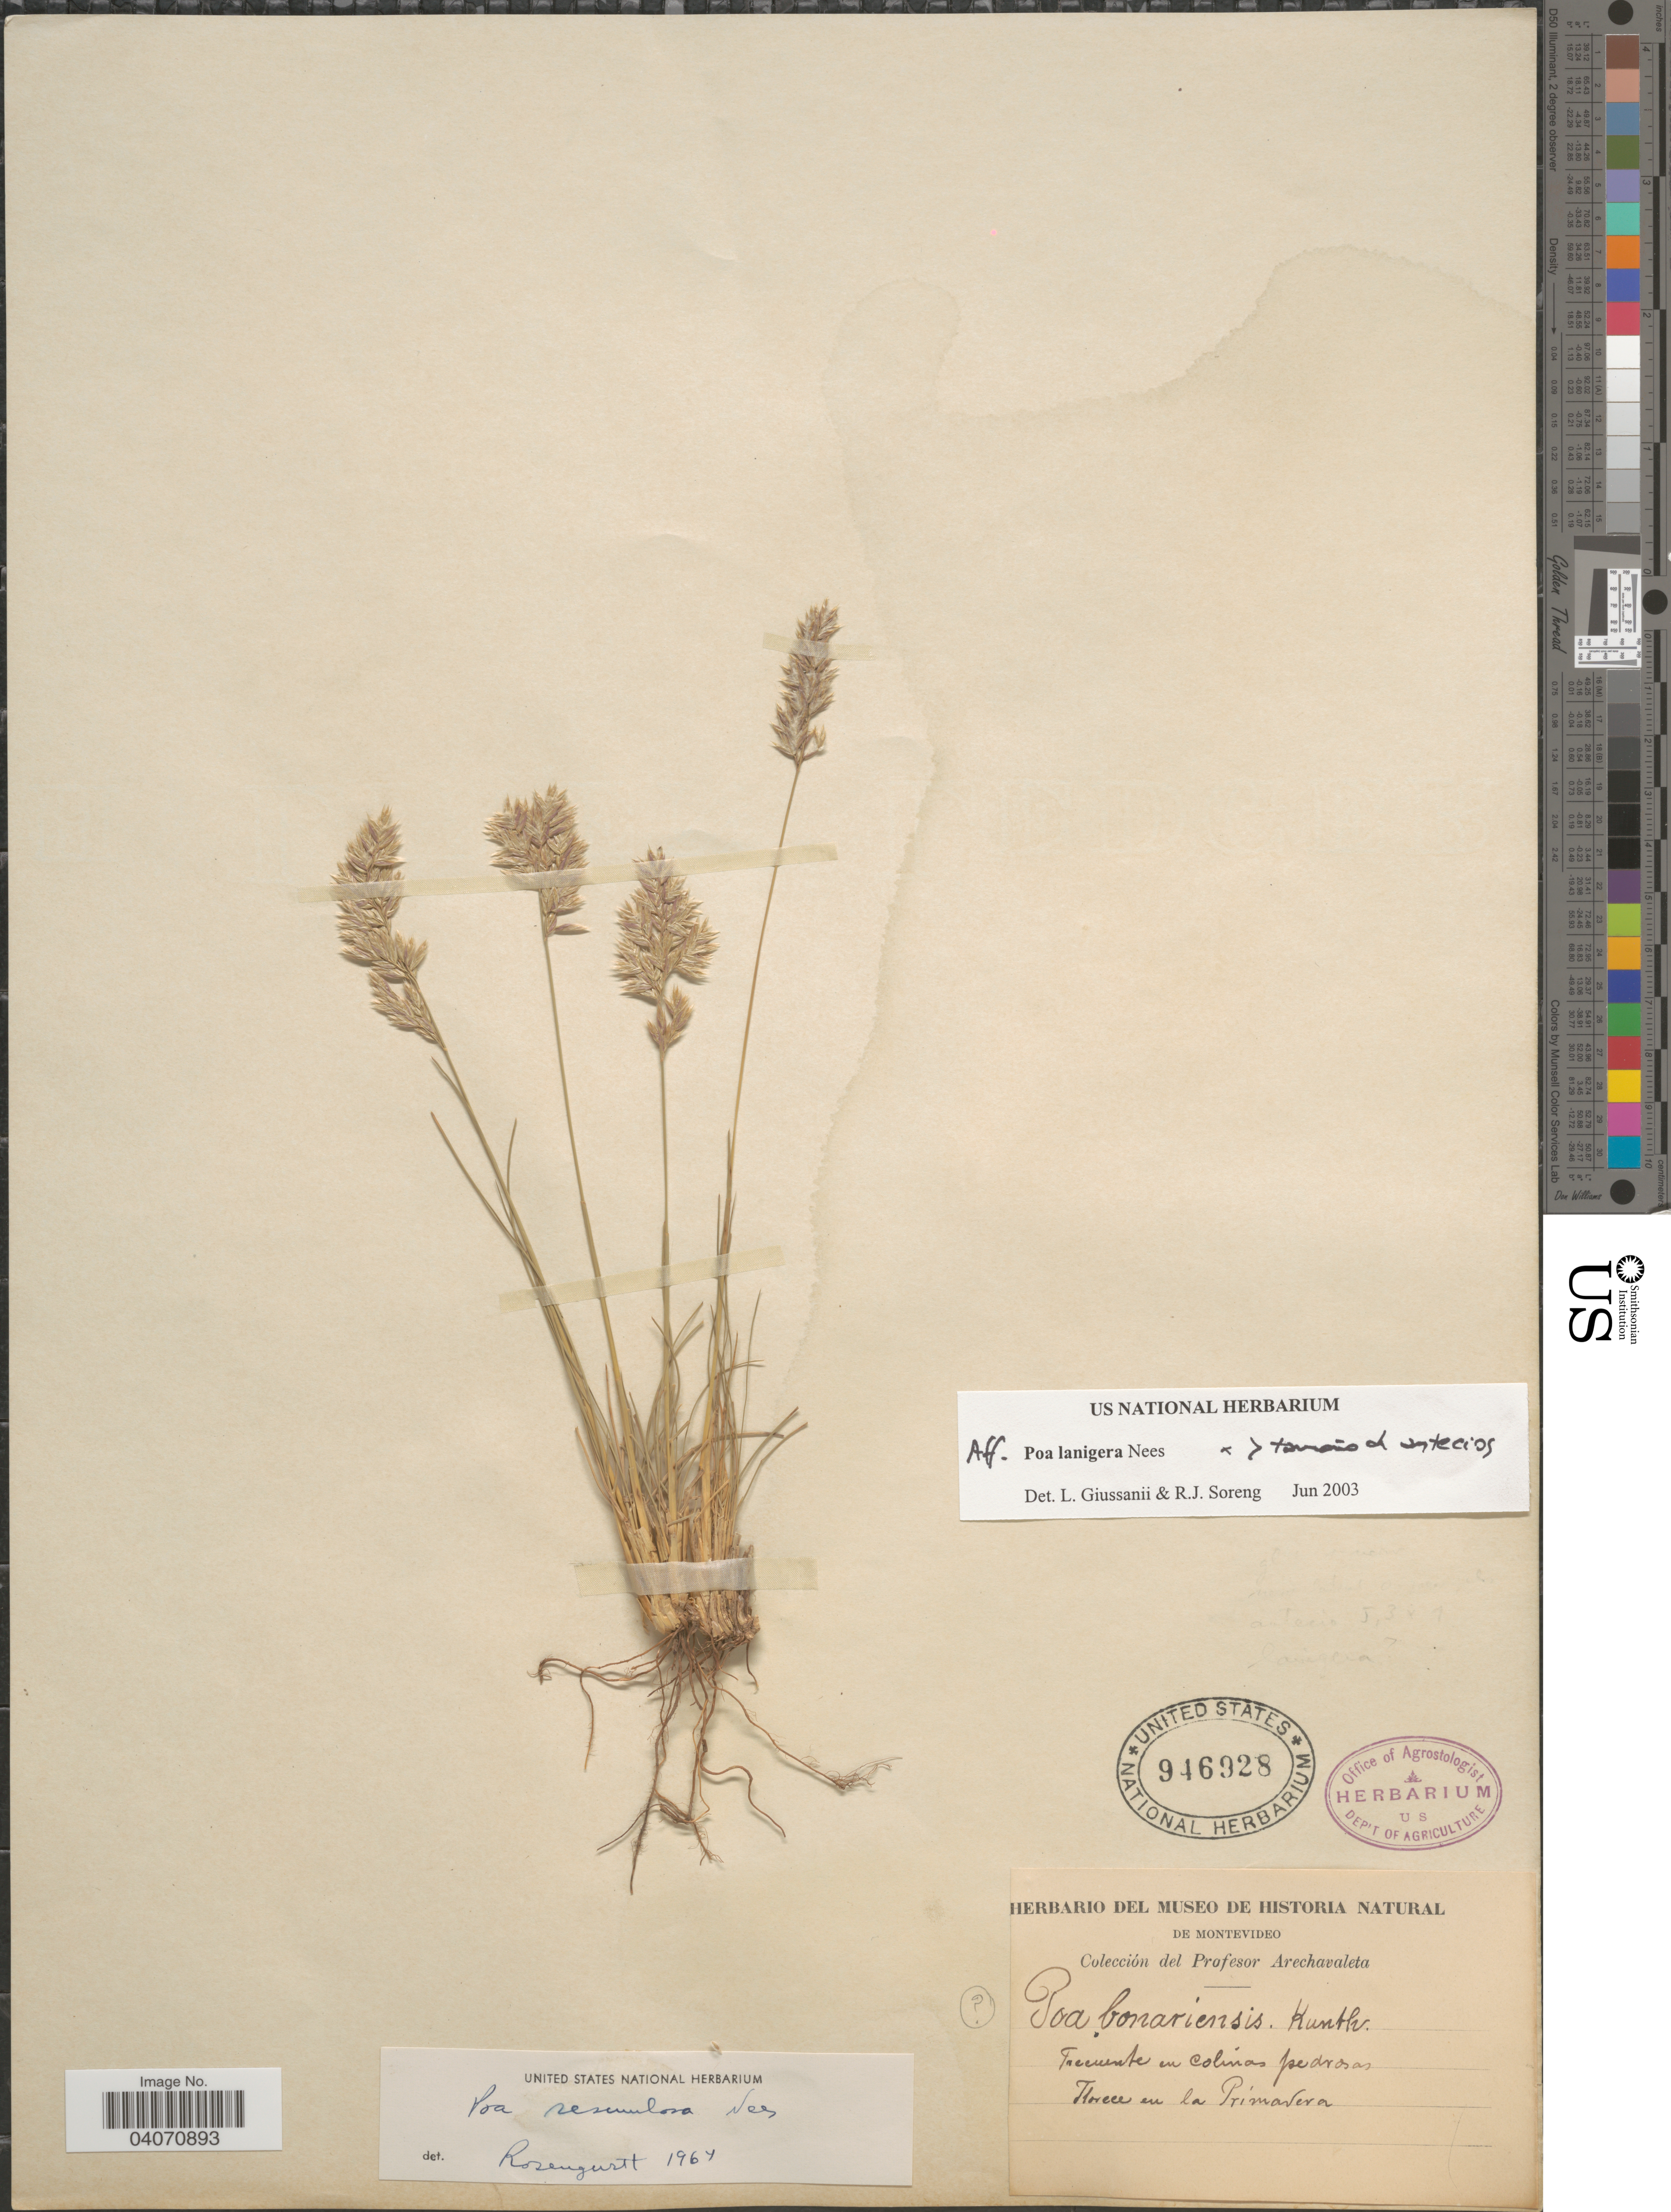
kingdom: Plantae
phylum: Tracheophyta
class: Liliopsida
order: Poales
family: Poaceae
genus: Poa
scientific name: Poa lanigera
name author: Nees in Mart.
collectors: Arechavaleta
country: Uruguay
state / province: Montevideo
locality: Frecuente en colinas pedrosas. Florece en la Primavera.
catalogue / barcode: US 946928